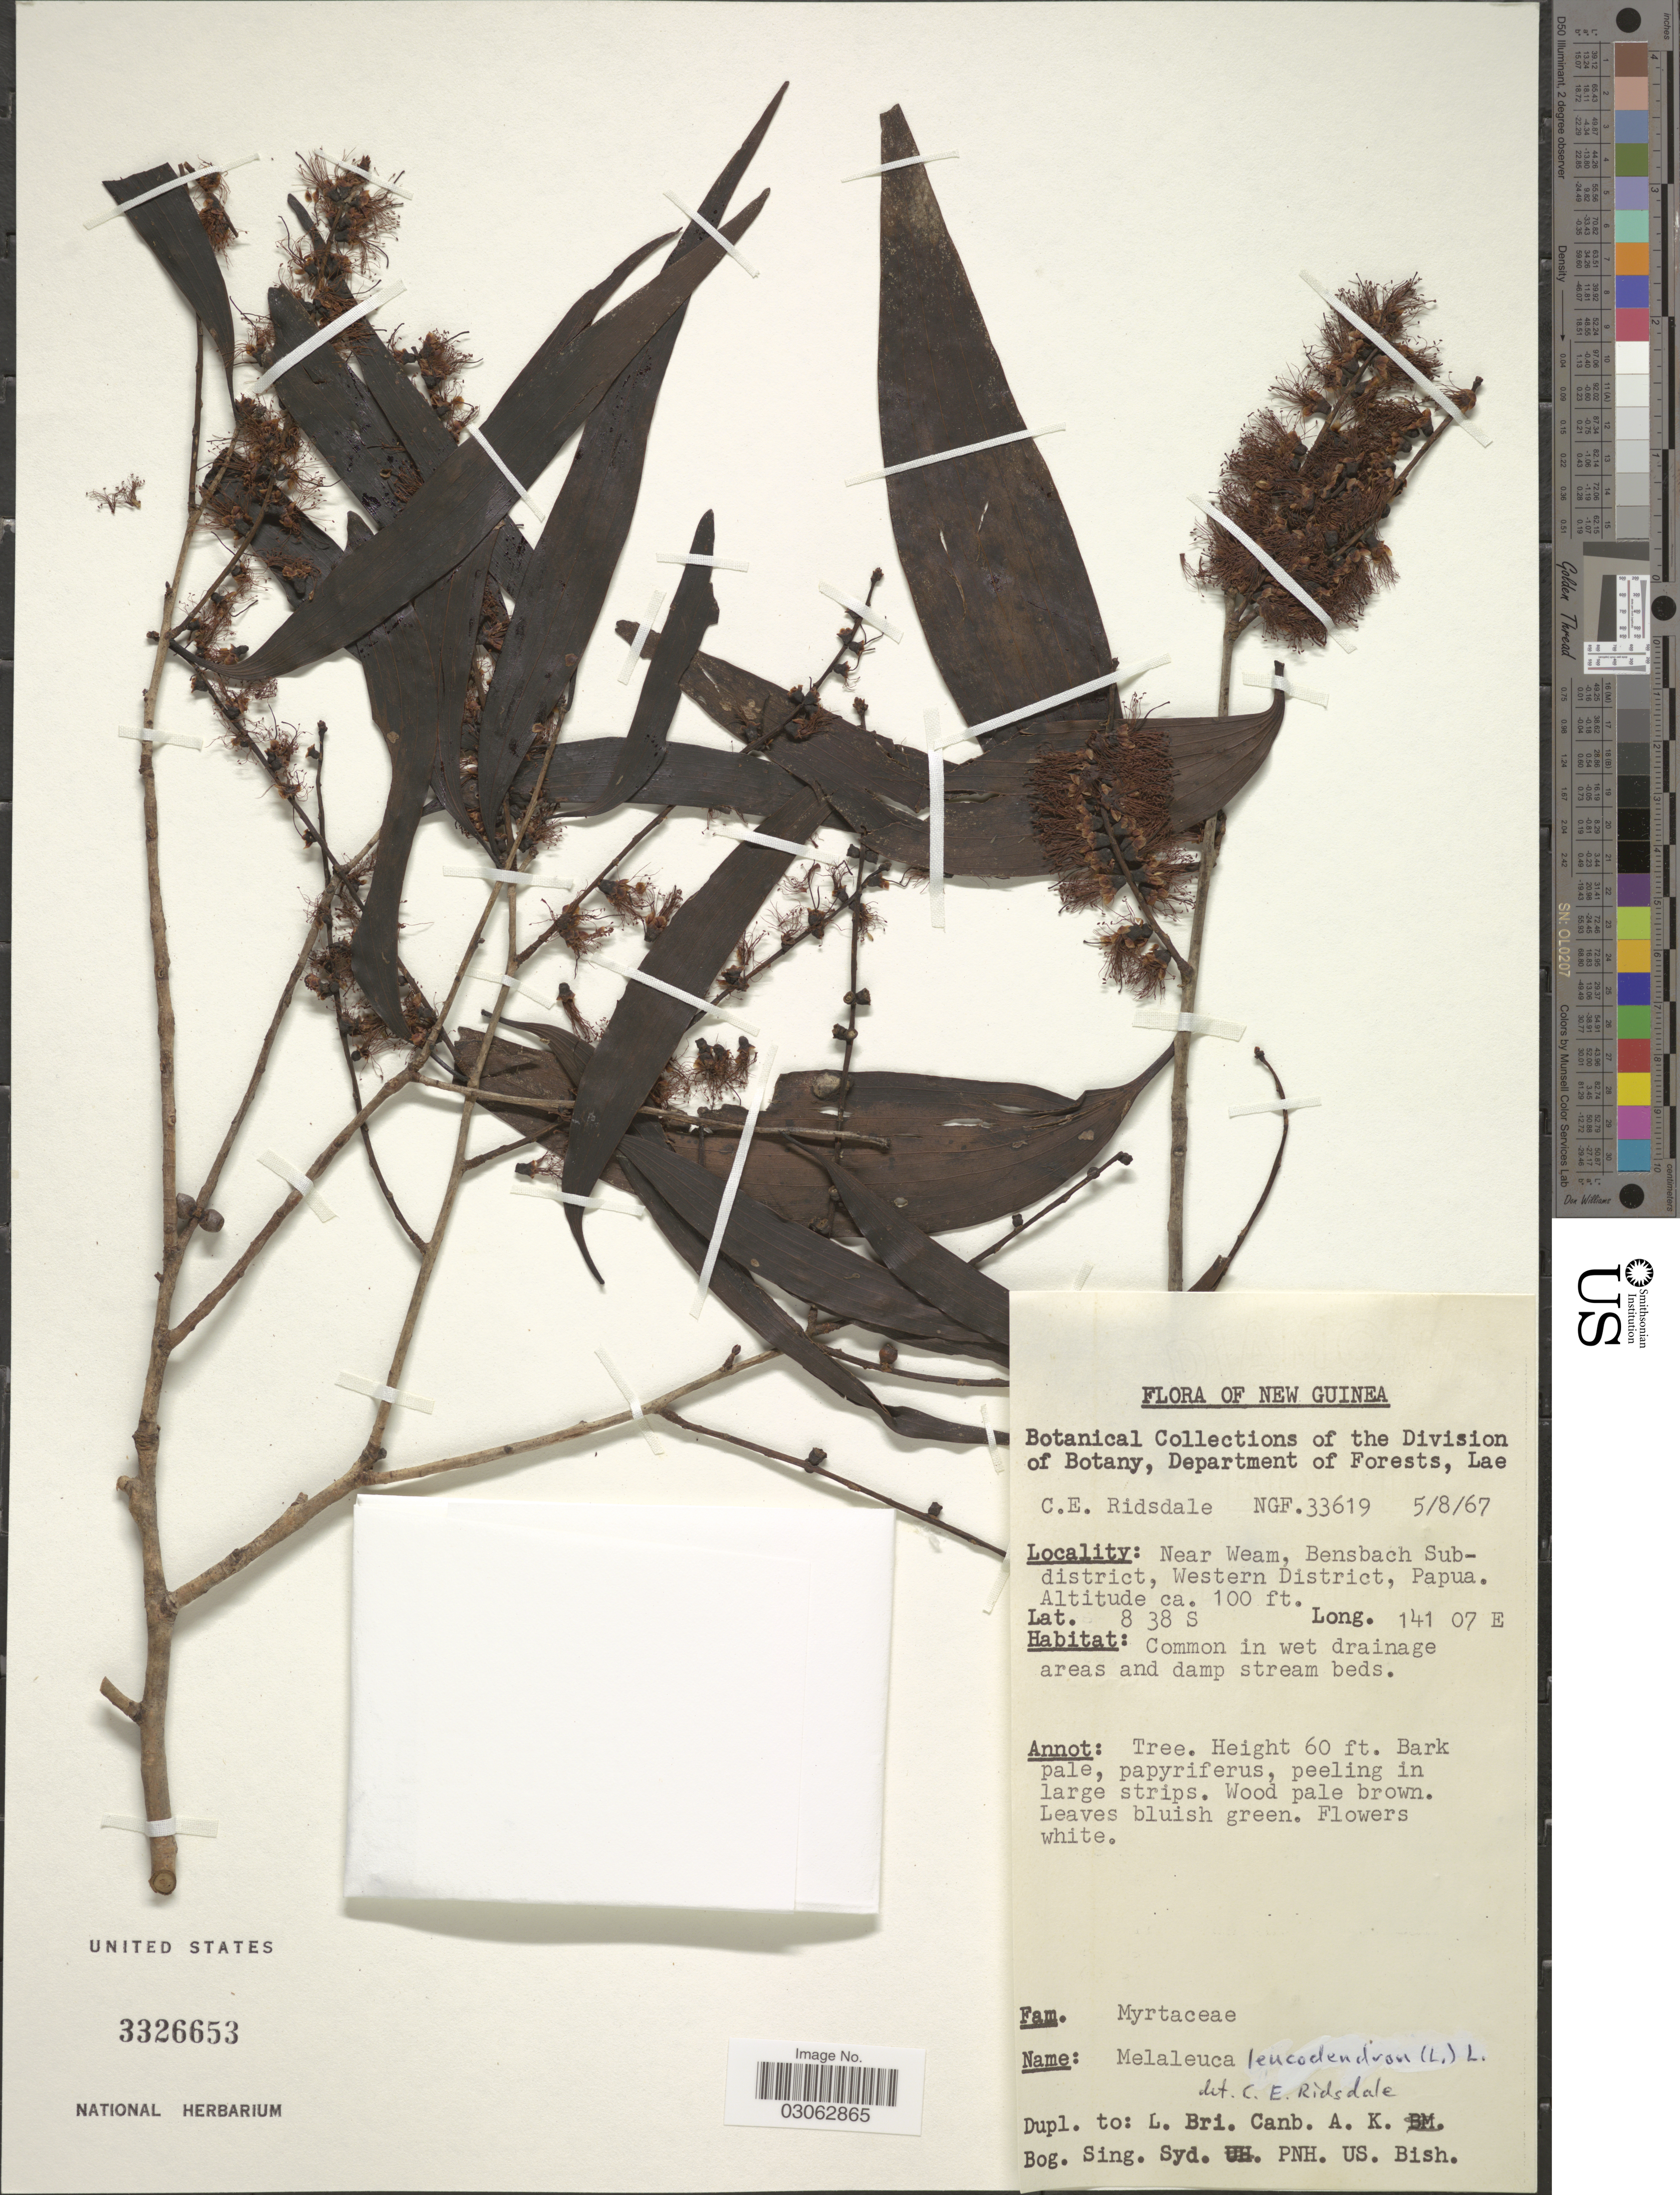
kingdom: Plantae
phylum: Tracheophyta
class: Magnoliopsida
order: Myrtales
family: Myrtaceae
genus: Melaleuca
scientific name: Melaleuca leucadendra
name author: (L.) L.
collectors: C. E. Ridsdale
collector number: NGF 33619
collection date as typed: Transcribed d/m/y: 5/8/67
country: Papua New Guinea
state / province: Manus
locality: New Guinea. Near Weam, Bensbach Subdistrict, Western District.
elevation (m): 30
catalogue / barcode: US 3326653